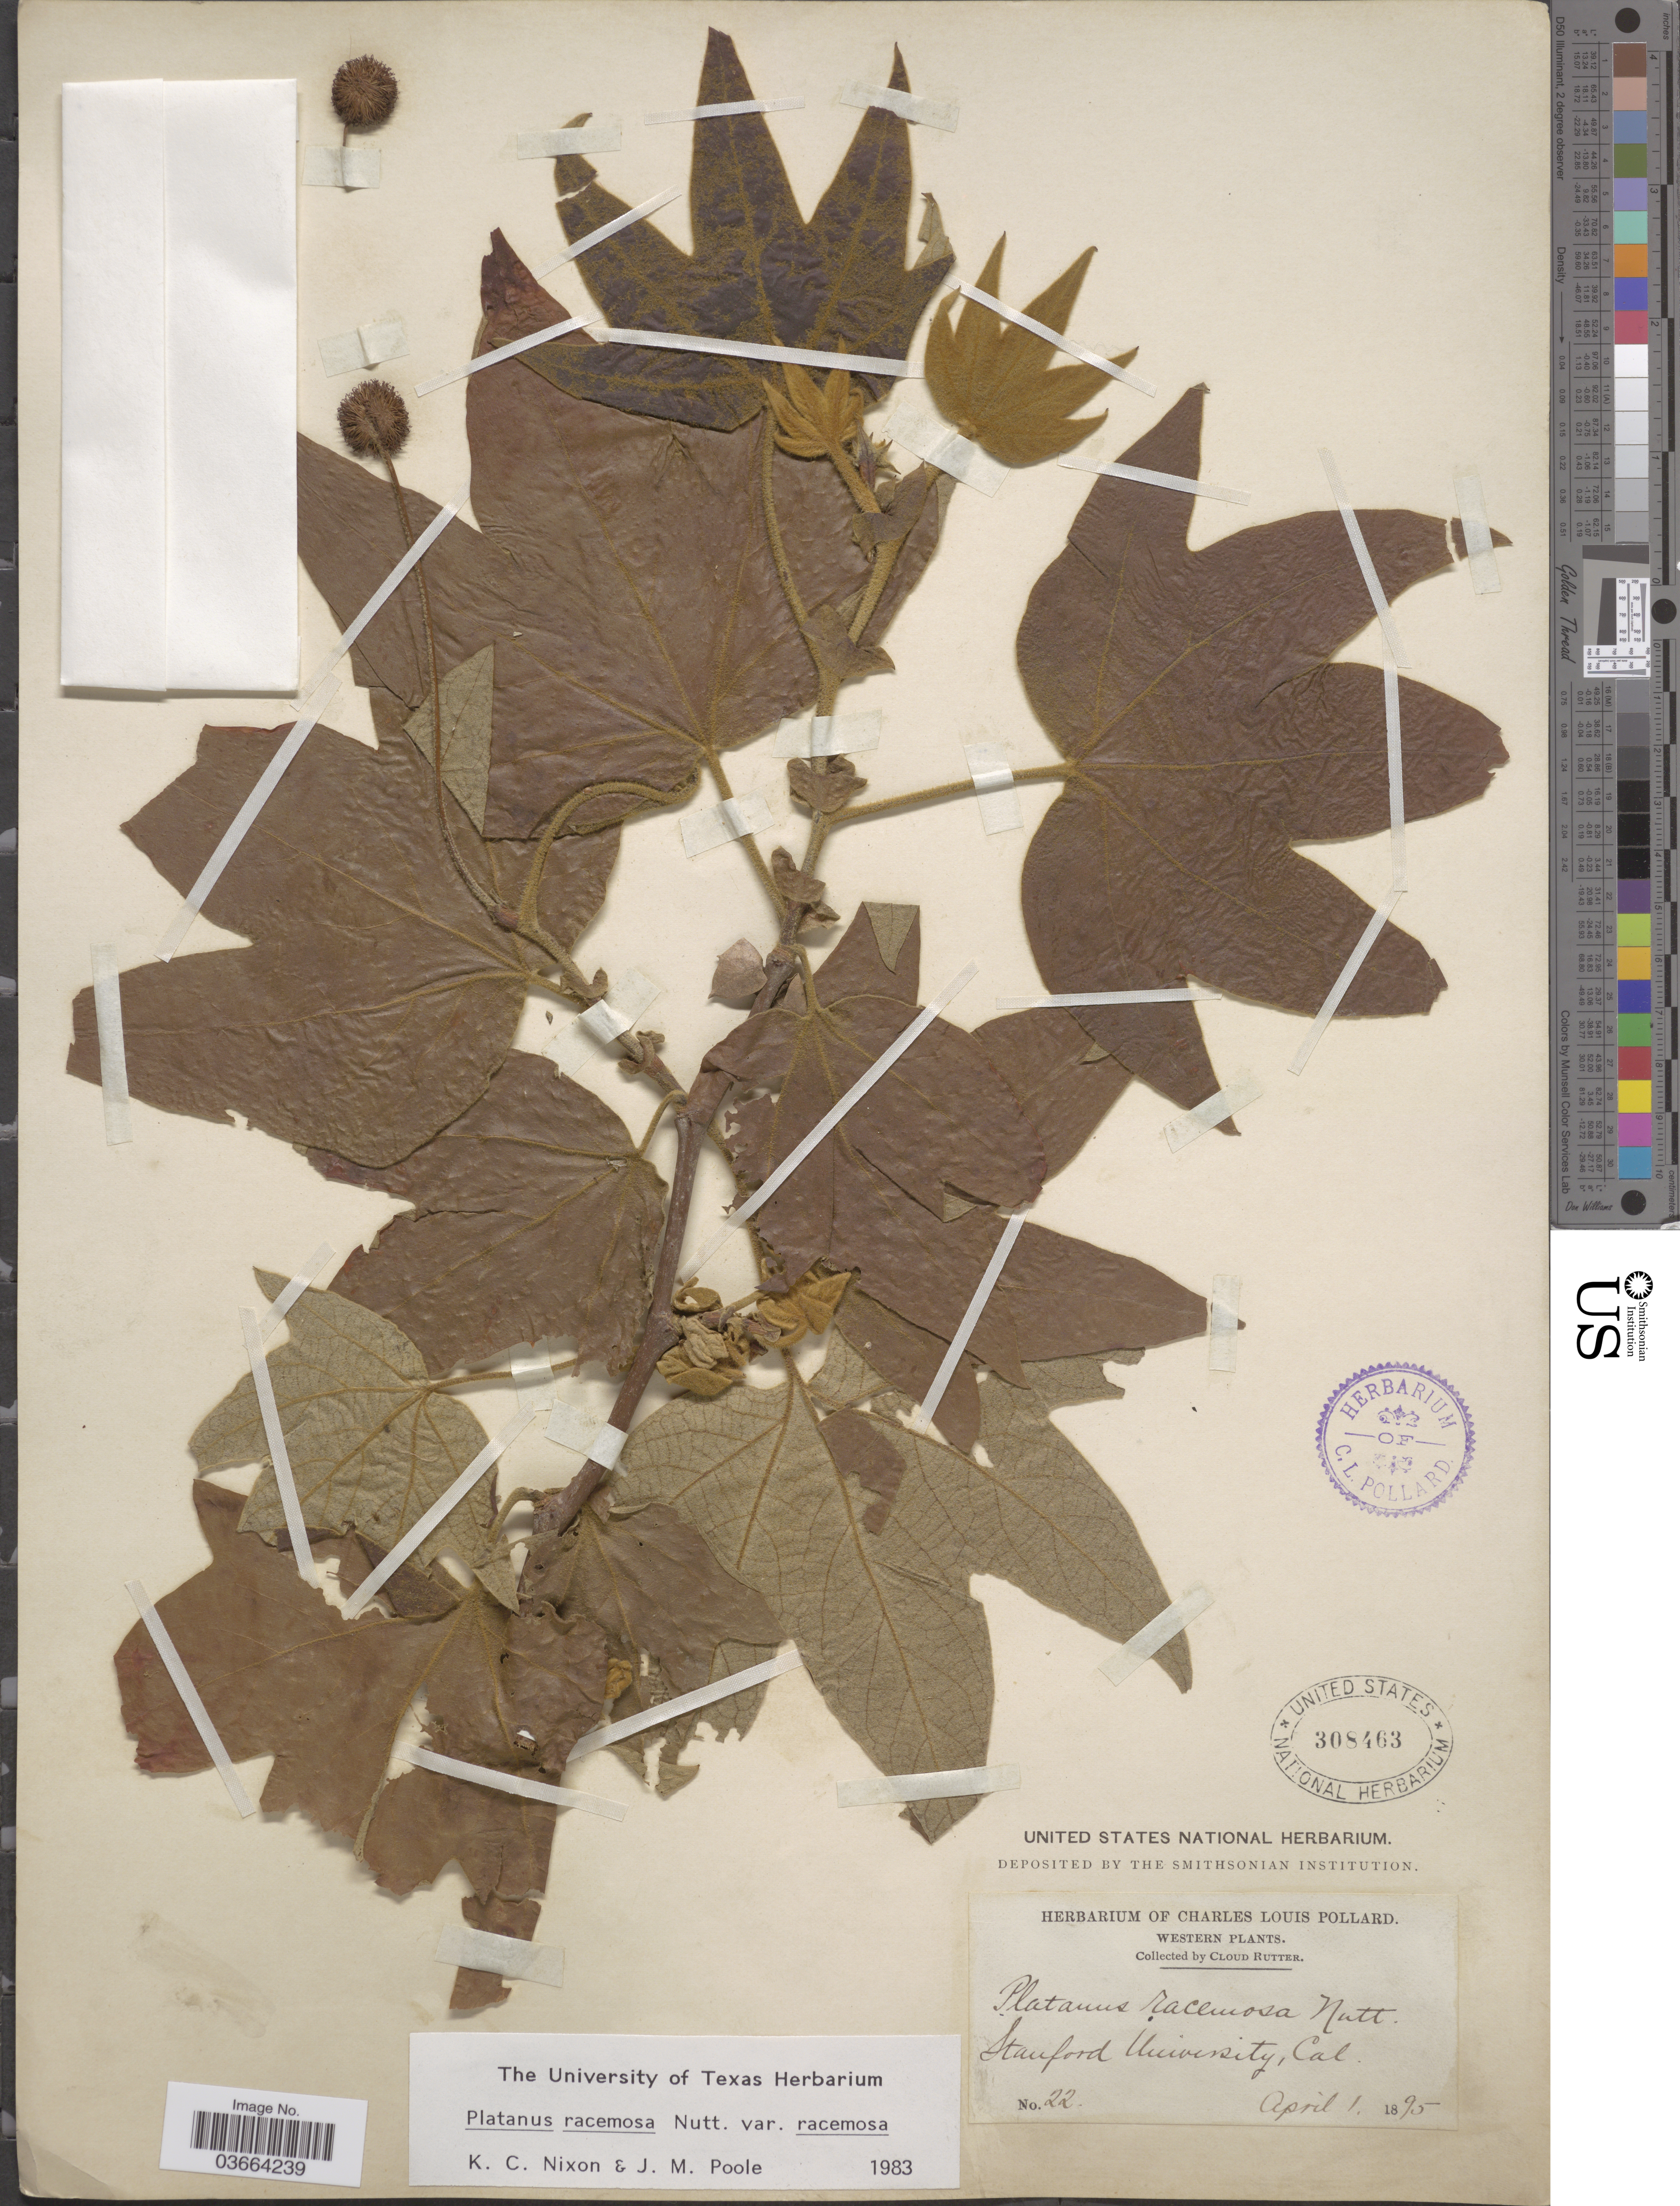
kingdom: Plantae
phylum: Tracheophyta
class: Magnoliopsida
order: Proteales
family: Platanaceae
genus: Platanus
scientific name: Platanus racemosa var. racemosa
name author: Nutt.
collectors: C. Rutter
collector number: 22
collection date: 1895-04-01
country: United States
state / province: California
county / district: Santa Clara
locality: Western. Stanford University.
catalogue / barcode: US 308463